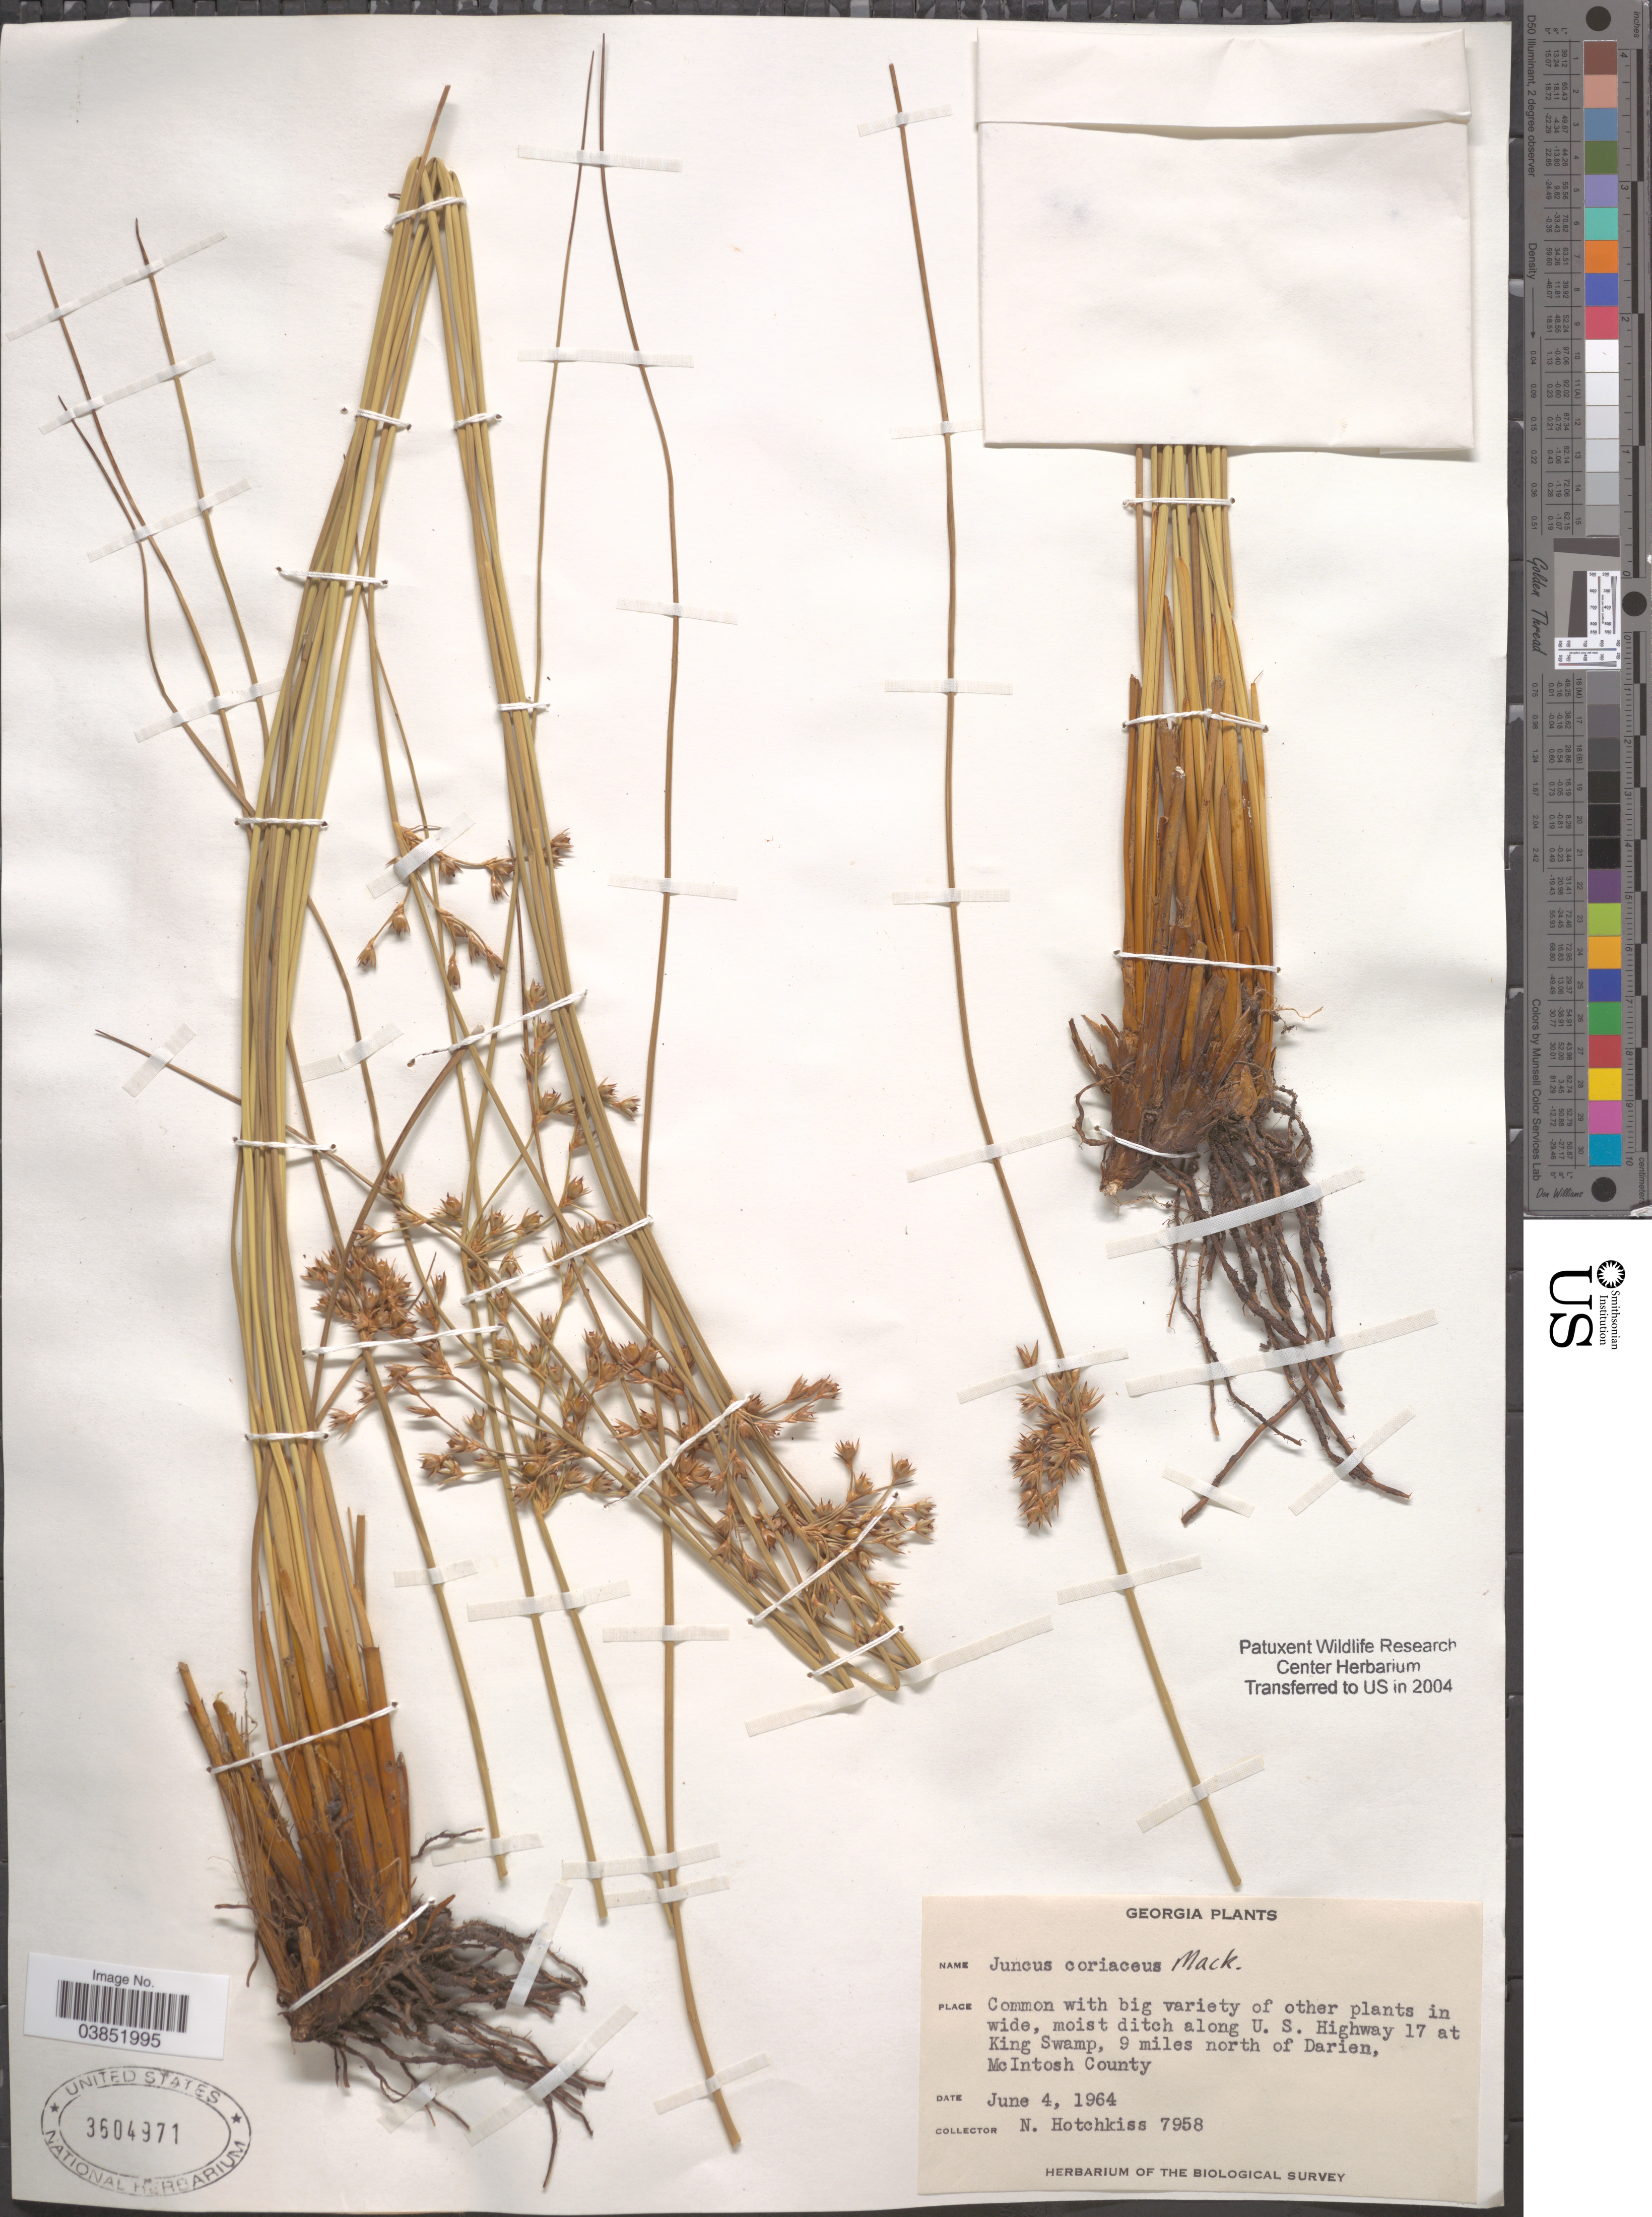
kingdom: Plantae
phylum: Tracheophyta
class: Liliopsida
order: Poales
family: Juncaceae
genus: Juncus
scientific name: Juncus coriaceus Mack.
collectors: N. Hotchkiss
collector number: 7958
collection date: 1964-06-04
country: United States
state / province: Georgia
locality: Moist ditch along U. S. Highway 17 at King Swamp, 9 miles north of Darien, McIntosh County.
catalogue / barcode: US 3604971